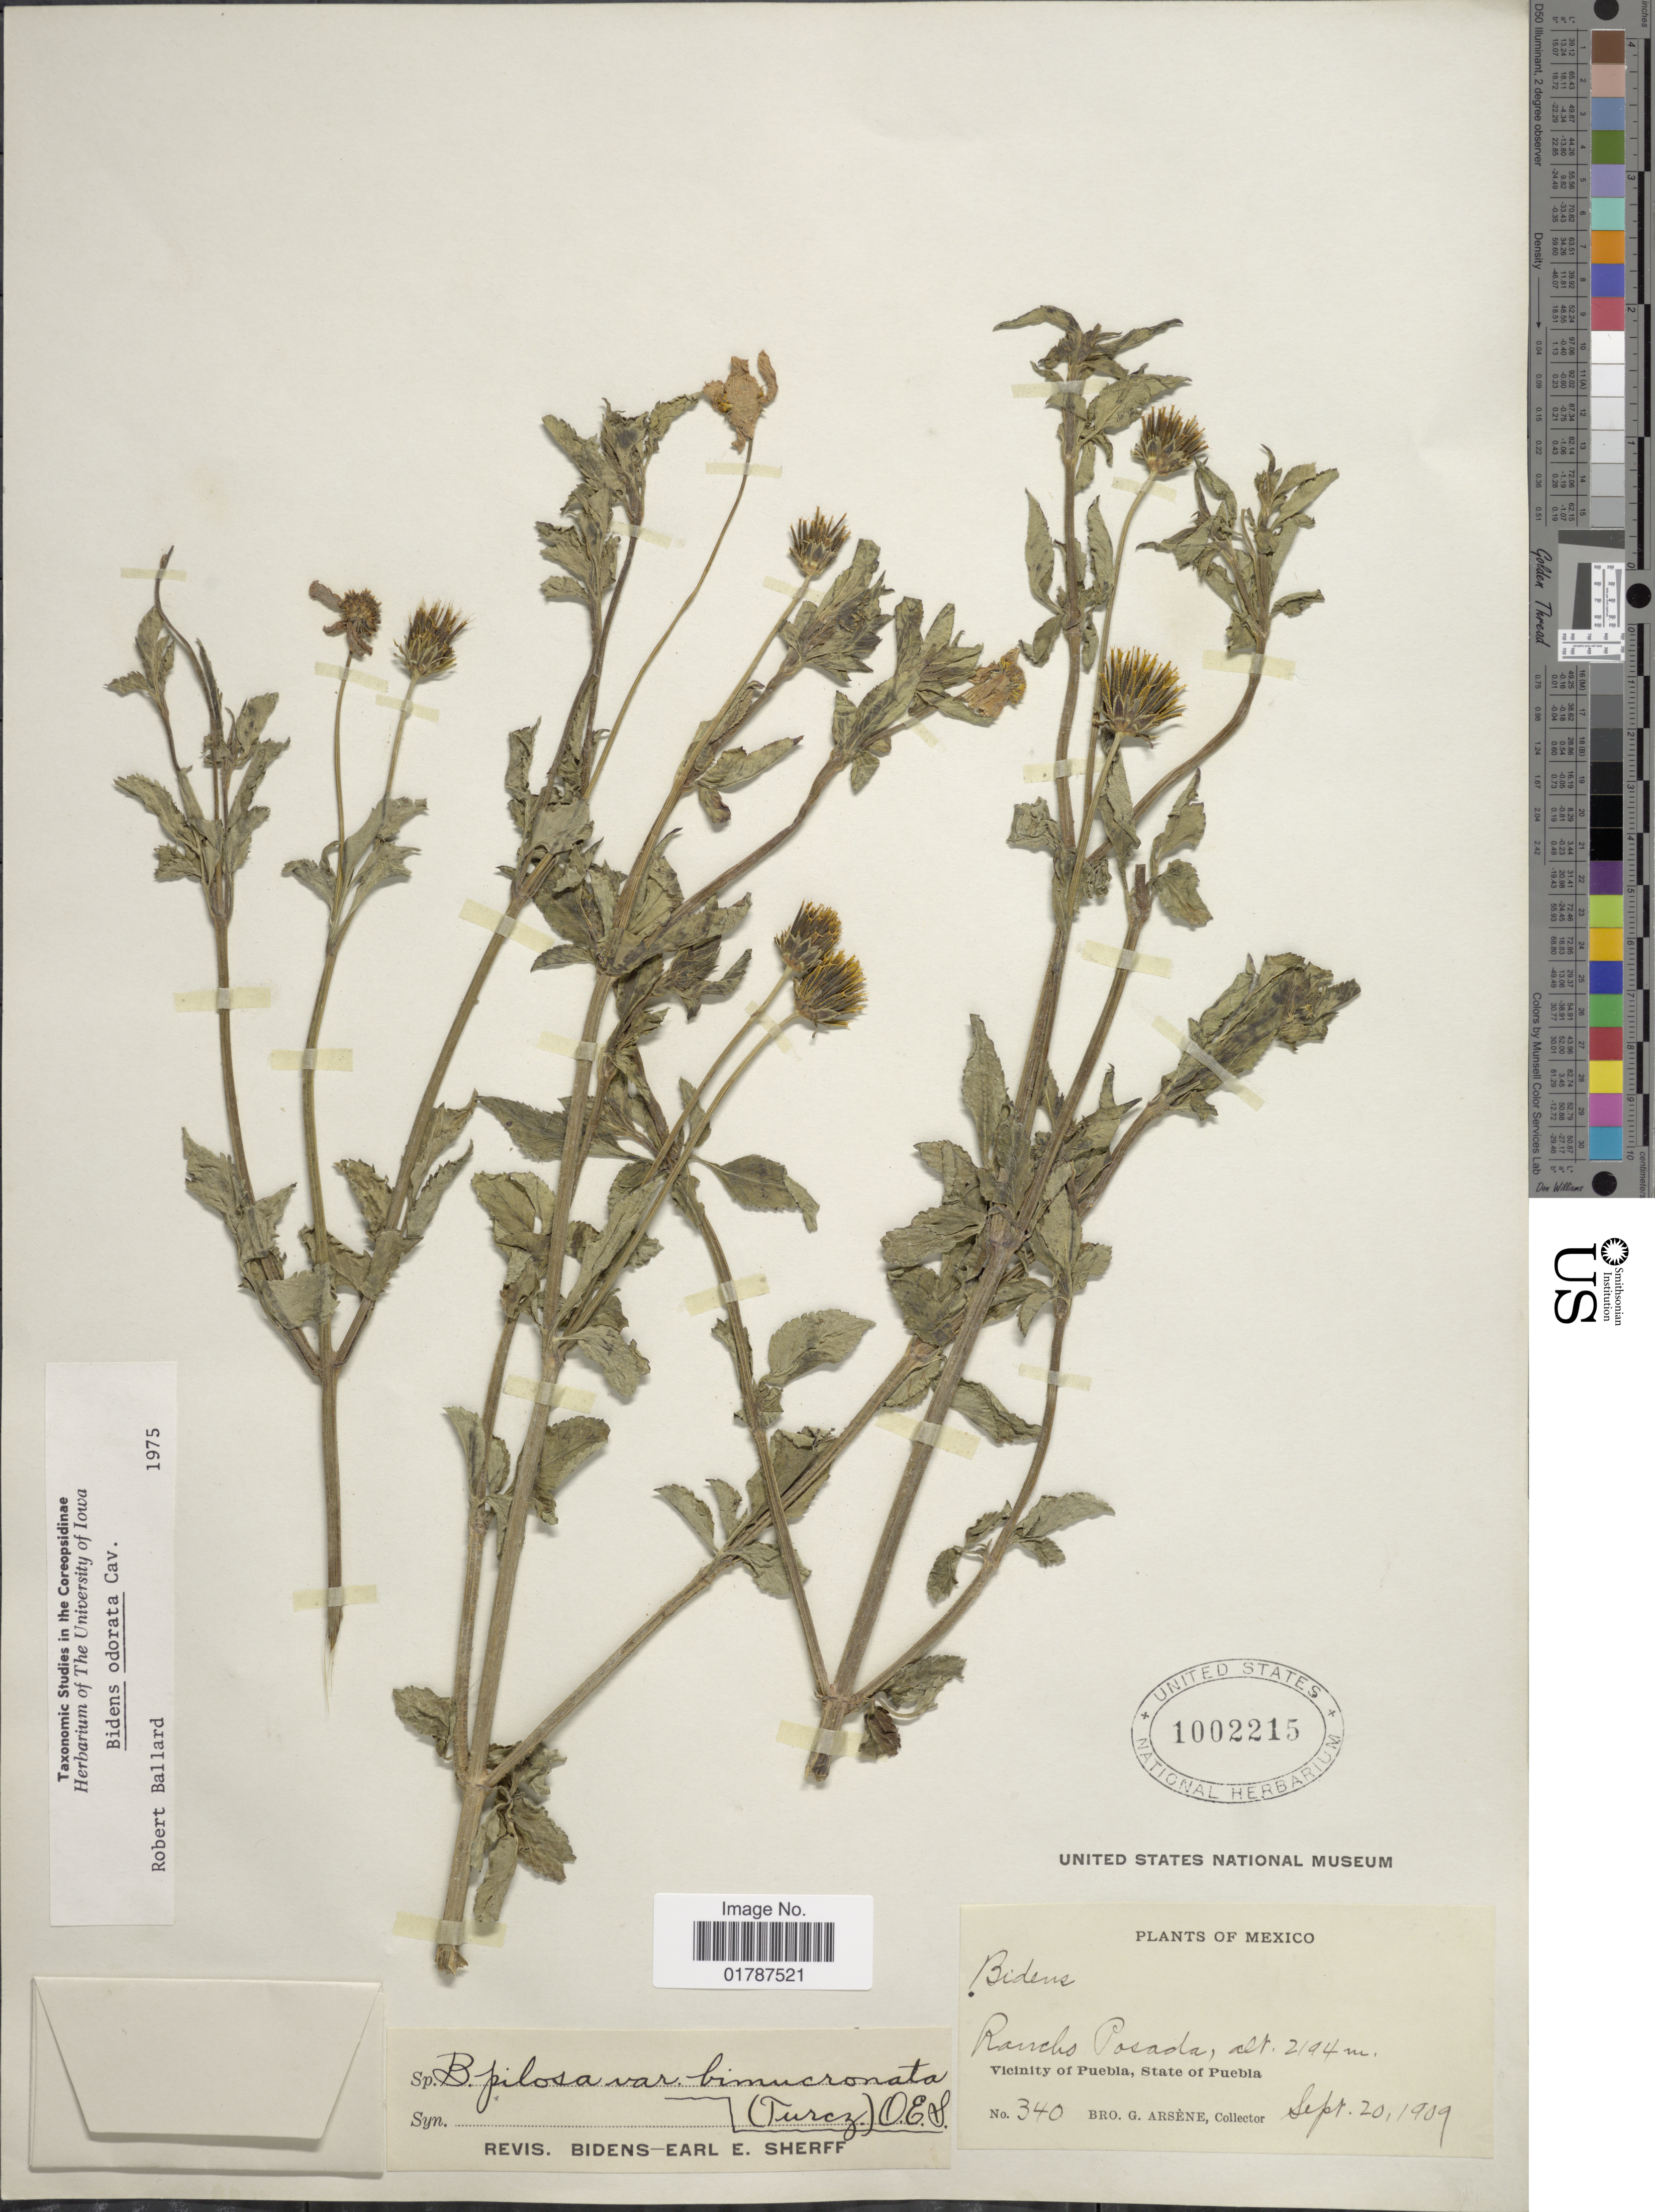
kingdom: Plantae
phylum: Tracheophyta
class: Magnoliopsida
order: Asterales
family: Asteraceae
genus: Bidens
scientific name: Bidens odorata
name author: Cav.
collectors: Bro. G. Arsène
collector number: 340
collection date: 1909-09-20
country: Mexico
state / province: Puebla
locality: Rancho Posada, Vicinity of Puebla, State of Puebla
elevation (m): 2194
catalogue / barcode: US 1002215